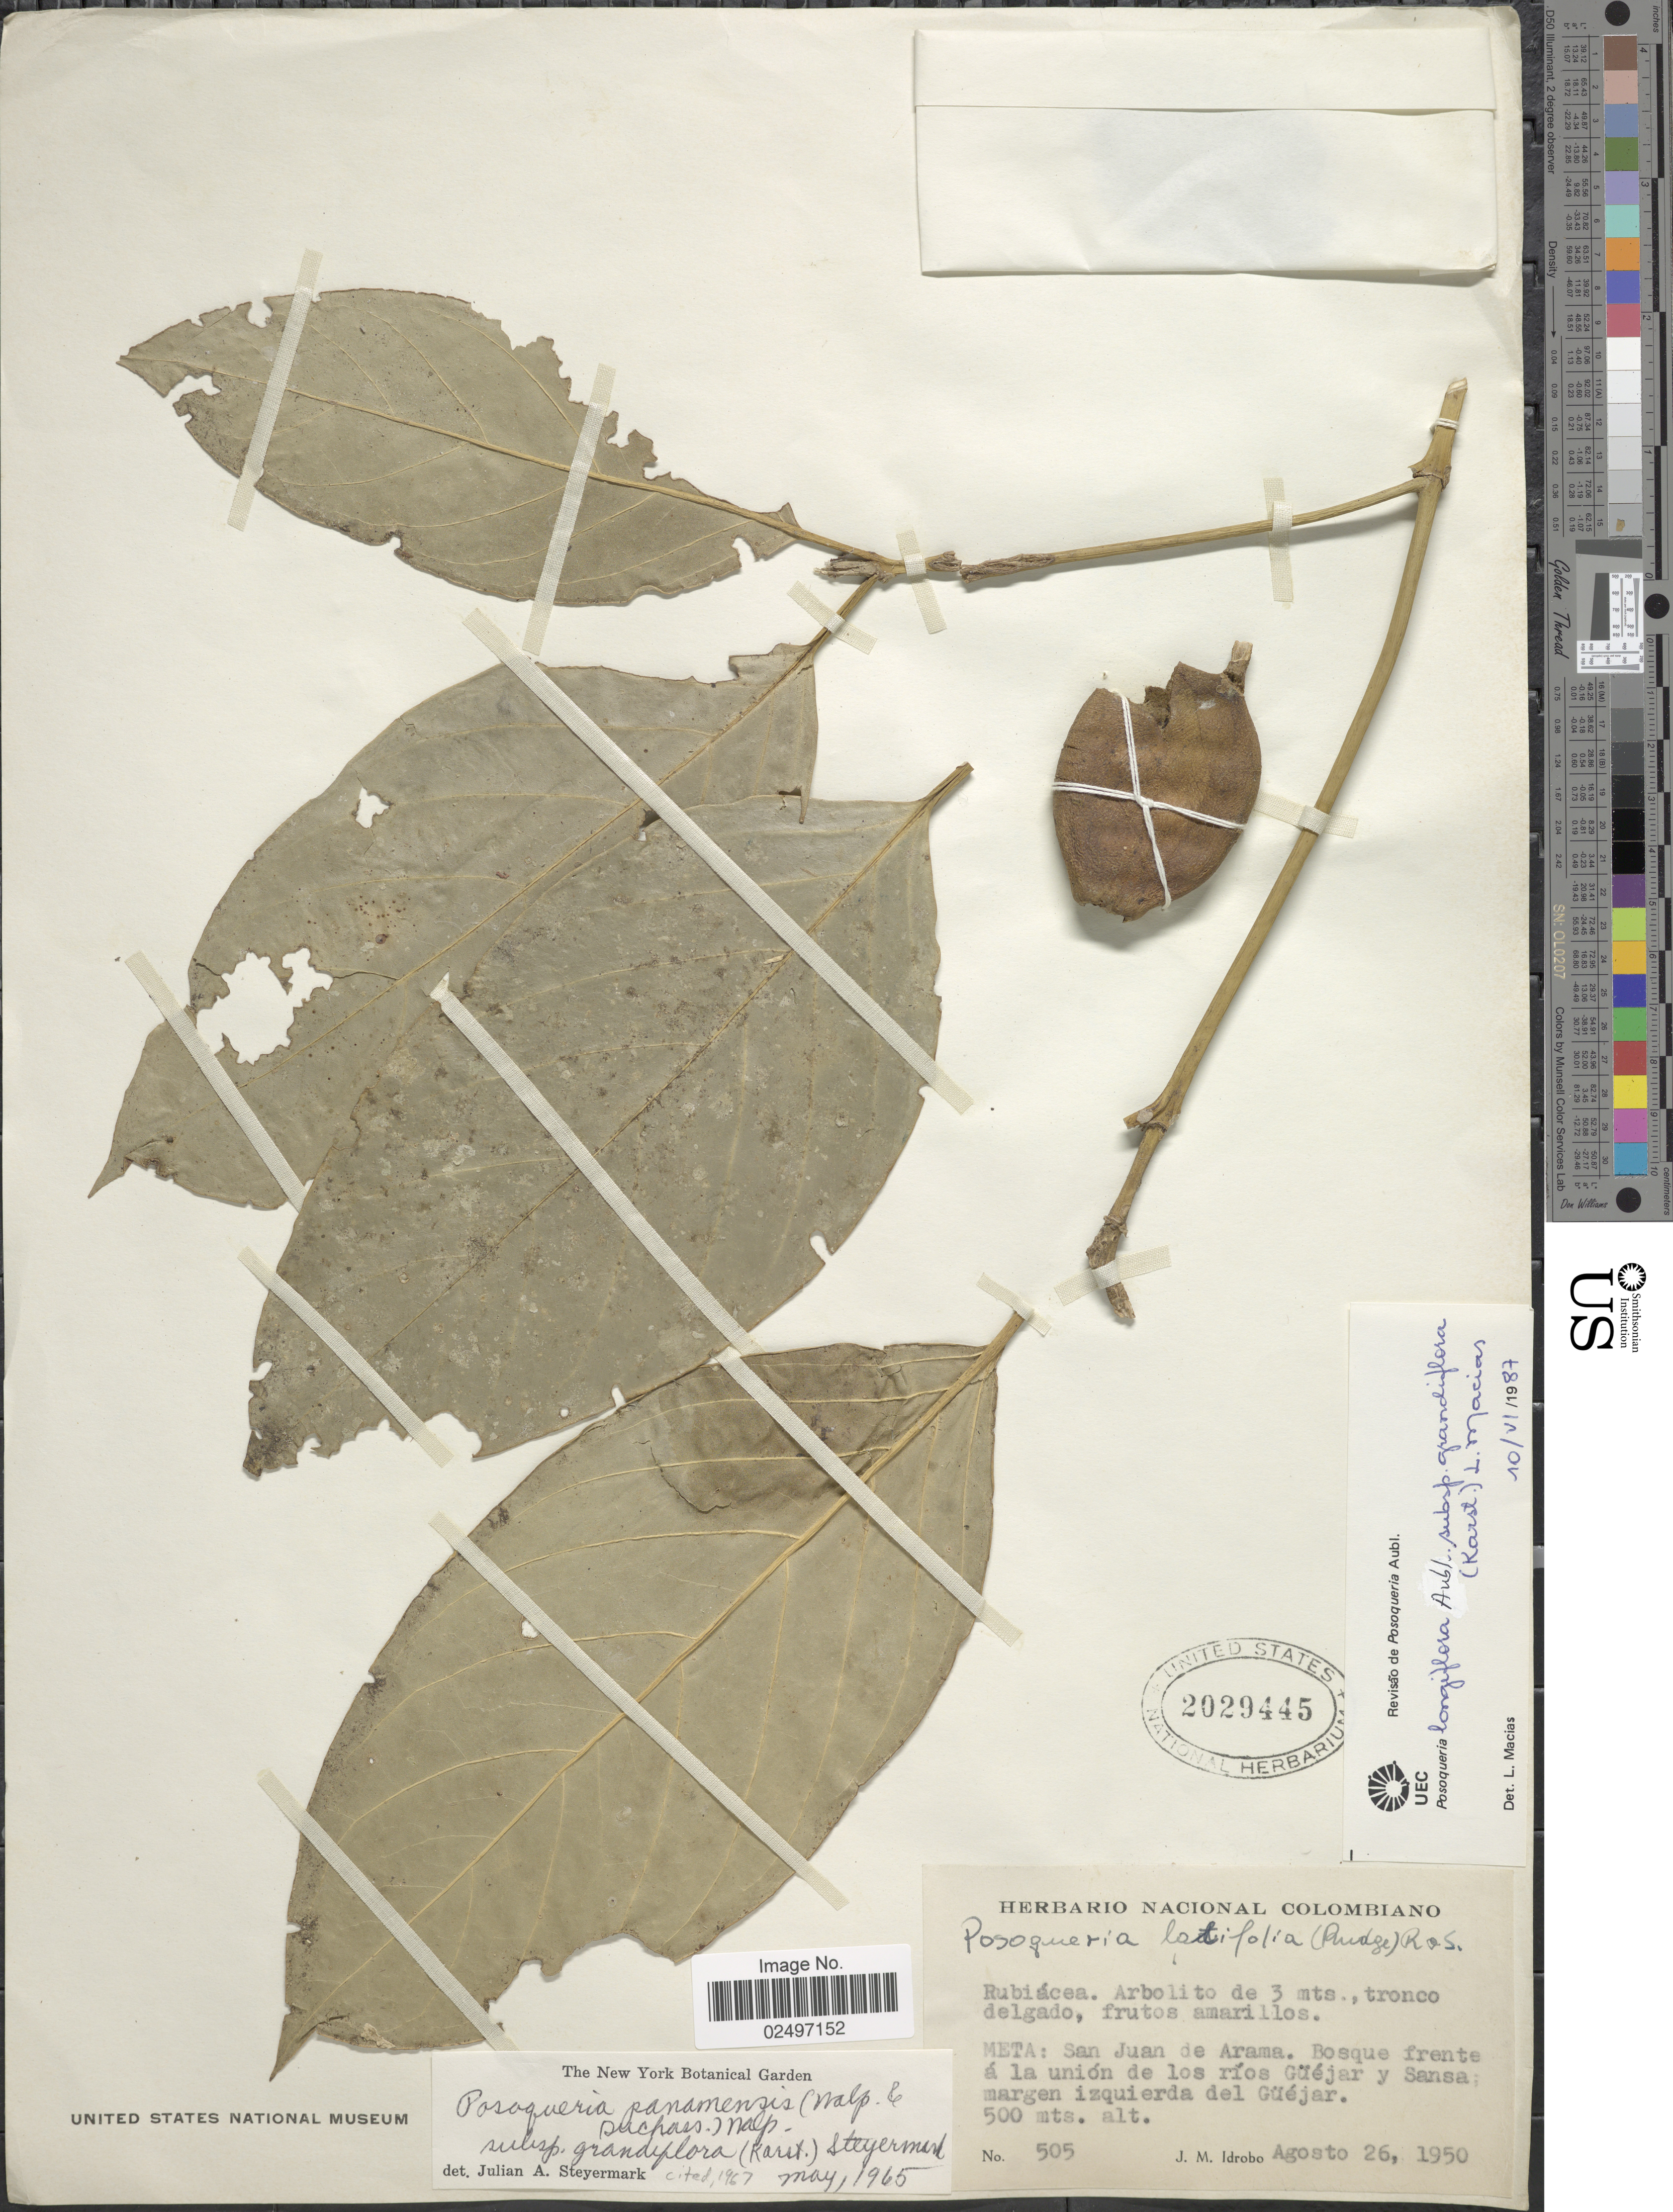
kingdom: Plantae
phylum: Tracheophyta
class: Magnoliopsida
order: Gentianales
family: Rubiaceae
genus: Posoqueria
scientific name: Posoqueria longiflora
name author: Aubl.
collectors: J. M. Idrobo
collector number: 505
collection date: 1950-06-26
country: Colombia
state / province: Meta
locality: San Juan de Arama. Bosque frente á la unión de los ríos Güéjar y Sansa; margen izquierda del Güéjar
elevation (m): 500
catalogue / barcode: US 2029445